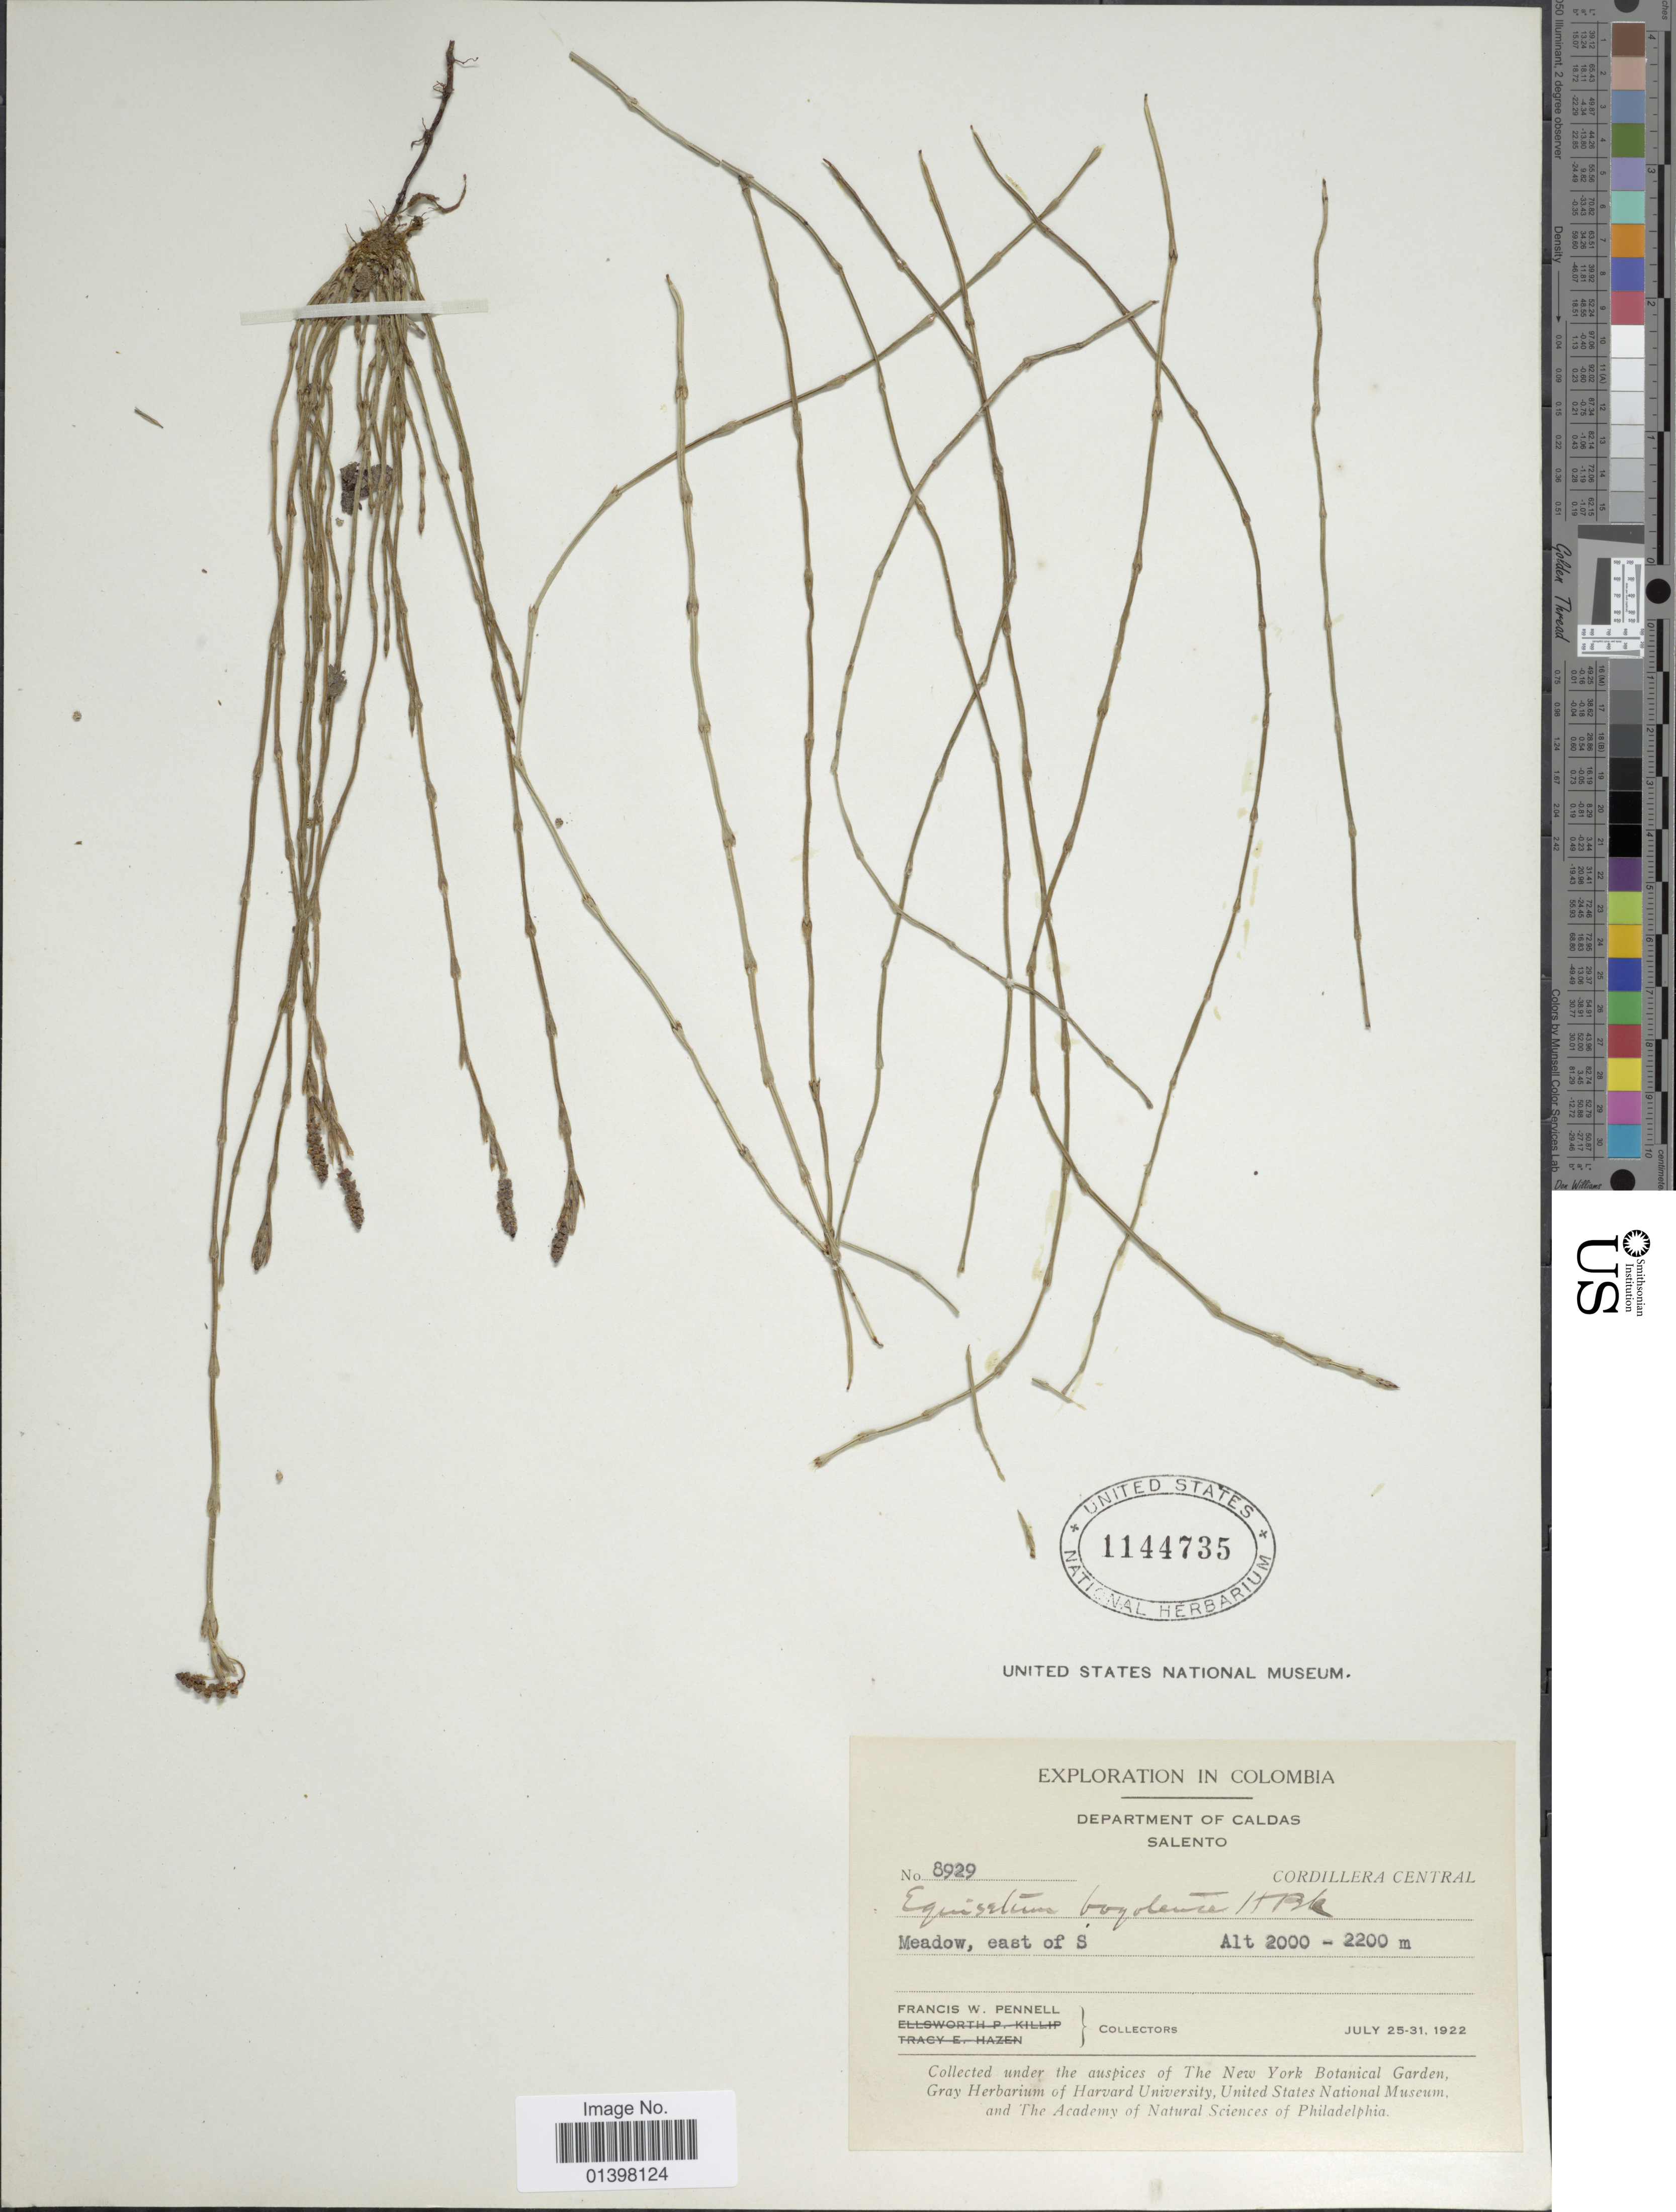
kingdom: Plantae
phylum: Tracheophyta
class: Polypodiopsida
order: Equisetales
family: Equisetaceae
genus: Equisetum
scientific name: Equisetum bogotense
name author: Kunth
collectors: F. W. Pennell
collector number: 8929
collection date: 1922-07-25/1922-07-31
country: Colombia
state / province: Caldas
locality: Department of Caldas Salento, Cordillera Central, Meadow, east of S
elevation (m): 2000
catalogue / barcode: US 1144735